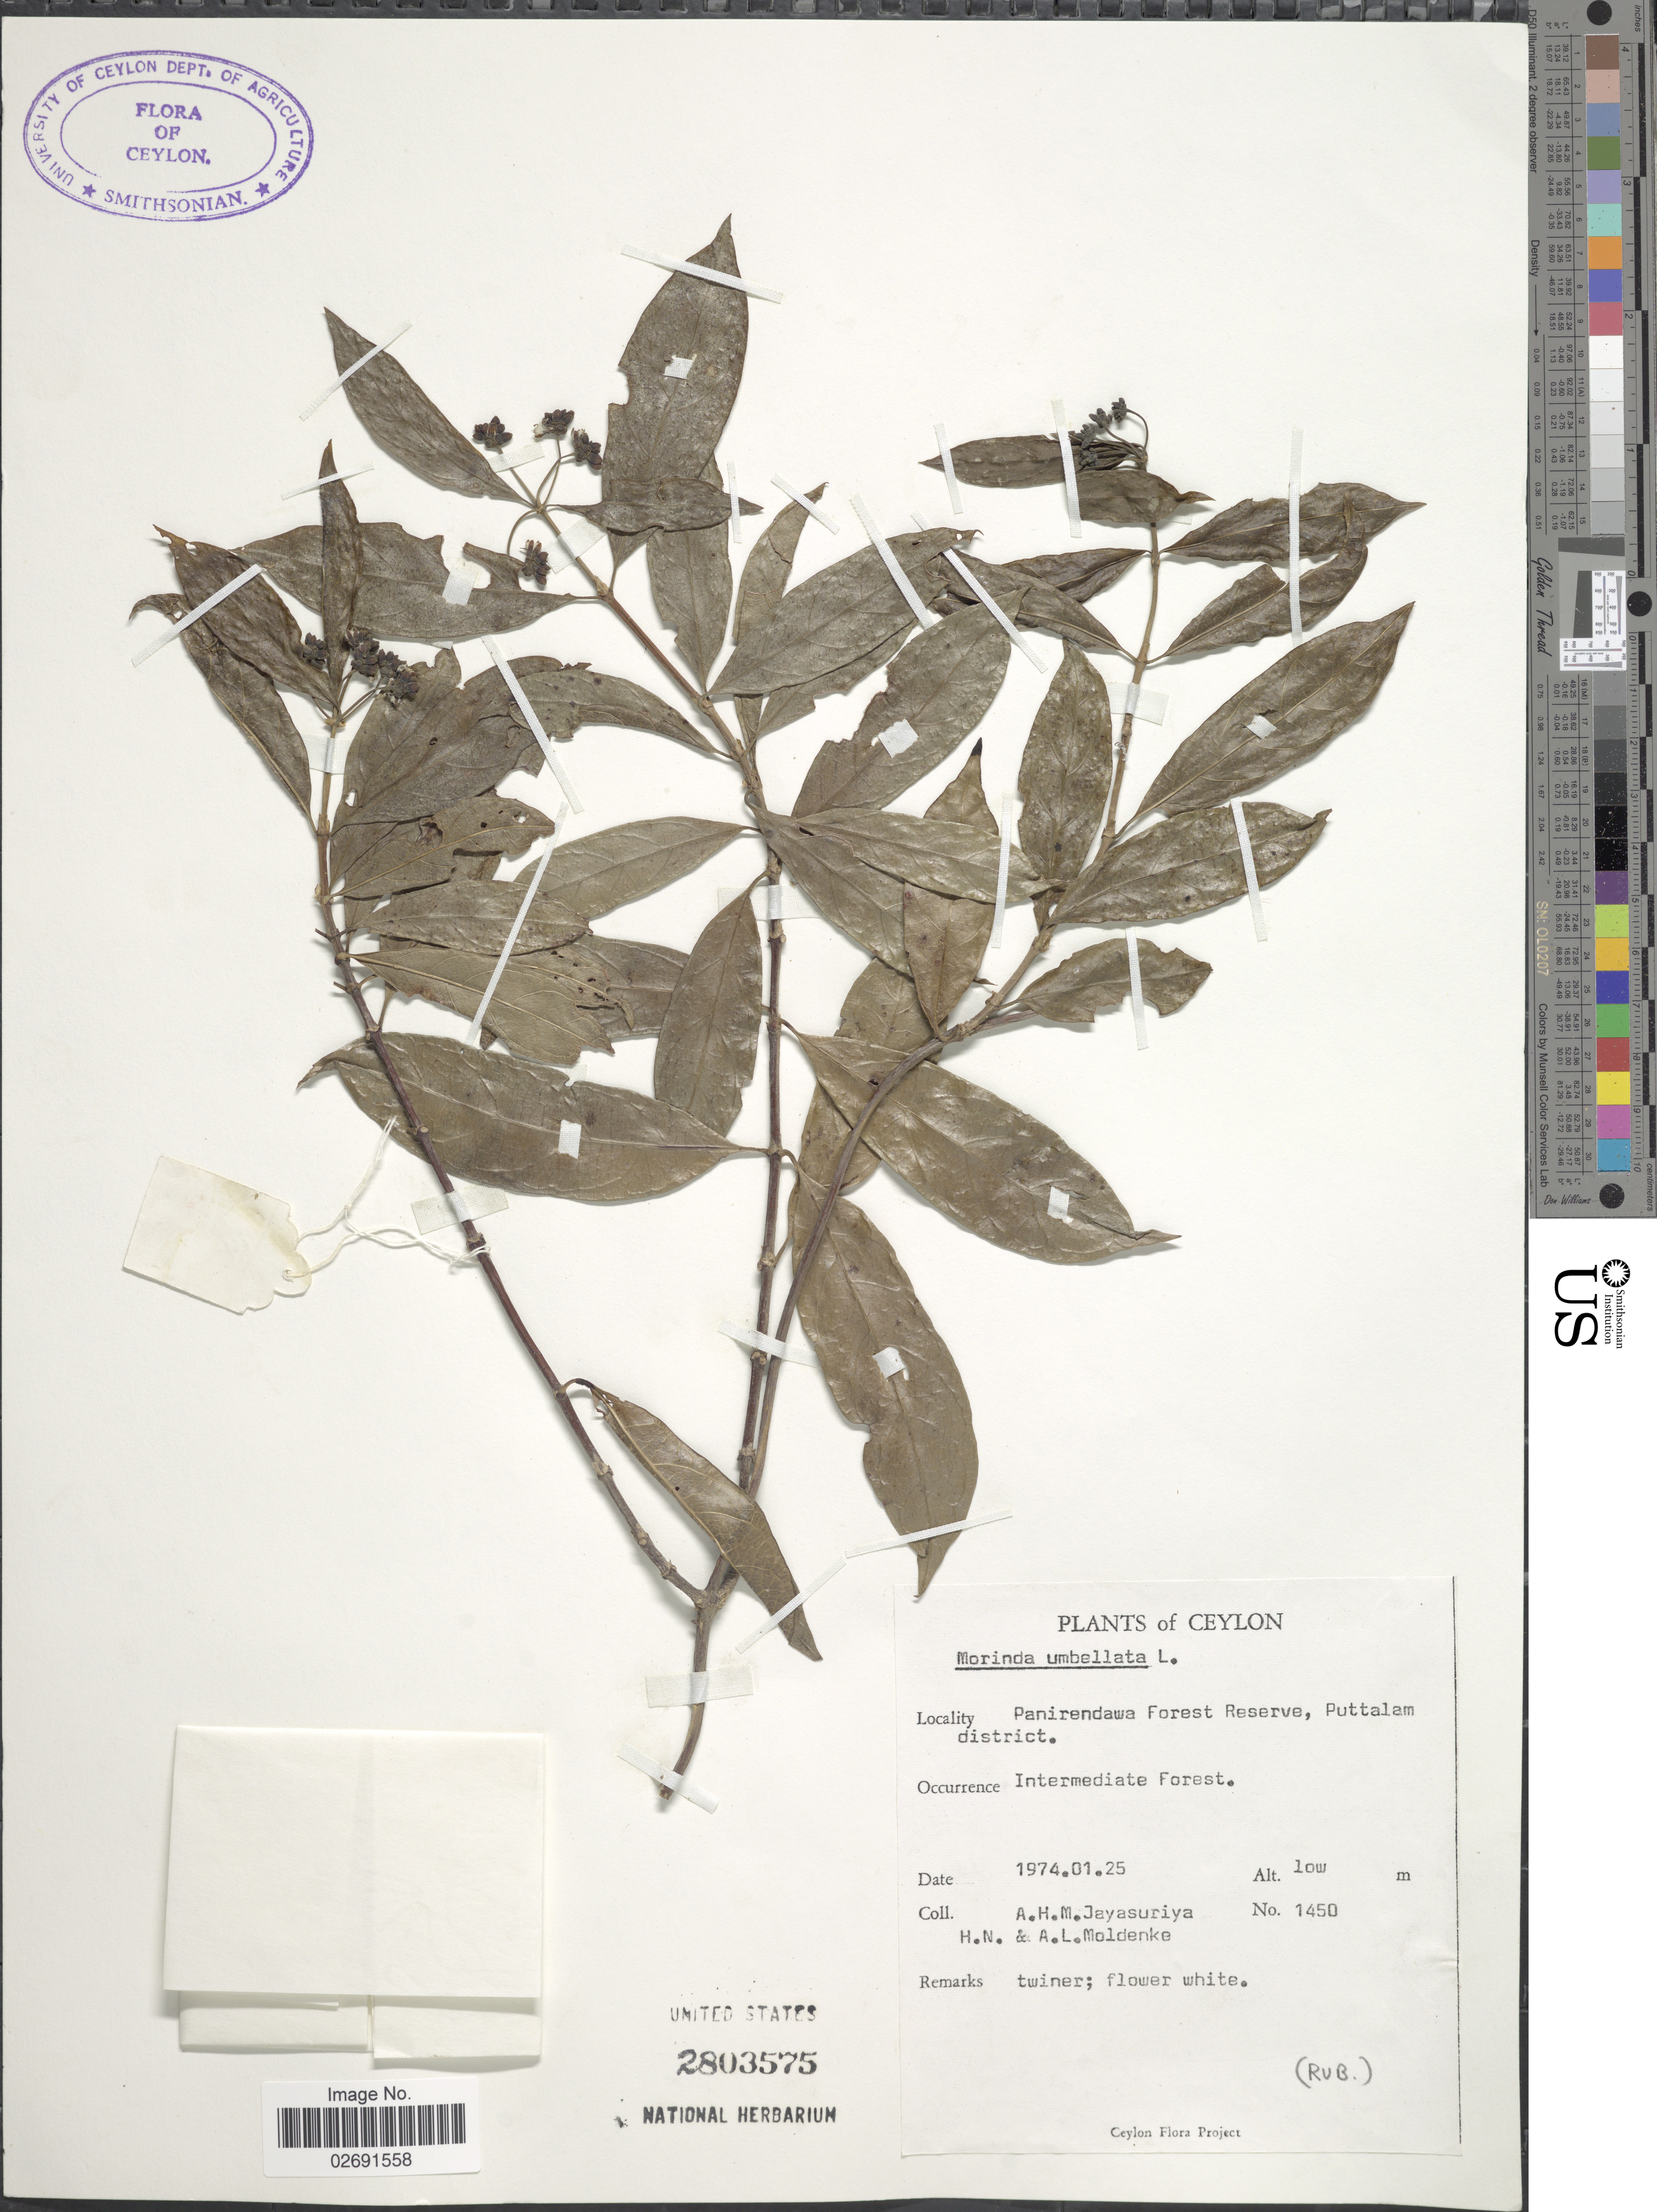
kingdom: Plantae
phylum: Tracheophyta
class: Magnoliopsida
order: Gentianales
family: Rubiaceae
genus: Gynochthodes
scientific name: Gynochthodes umbellata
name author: (L.) Razafim. & B. Bremer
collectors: A. H. Jayasuriya, H. N. Moldenke & A. L. Moldenke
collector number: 1450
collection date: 1974-01-25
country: Sri Lanka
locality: Ceylon, Panirendawa Forest Reserve, Puttalem district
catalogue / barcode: US 2803575